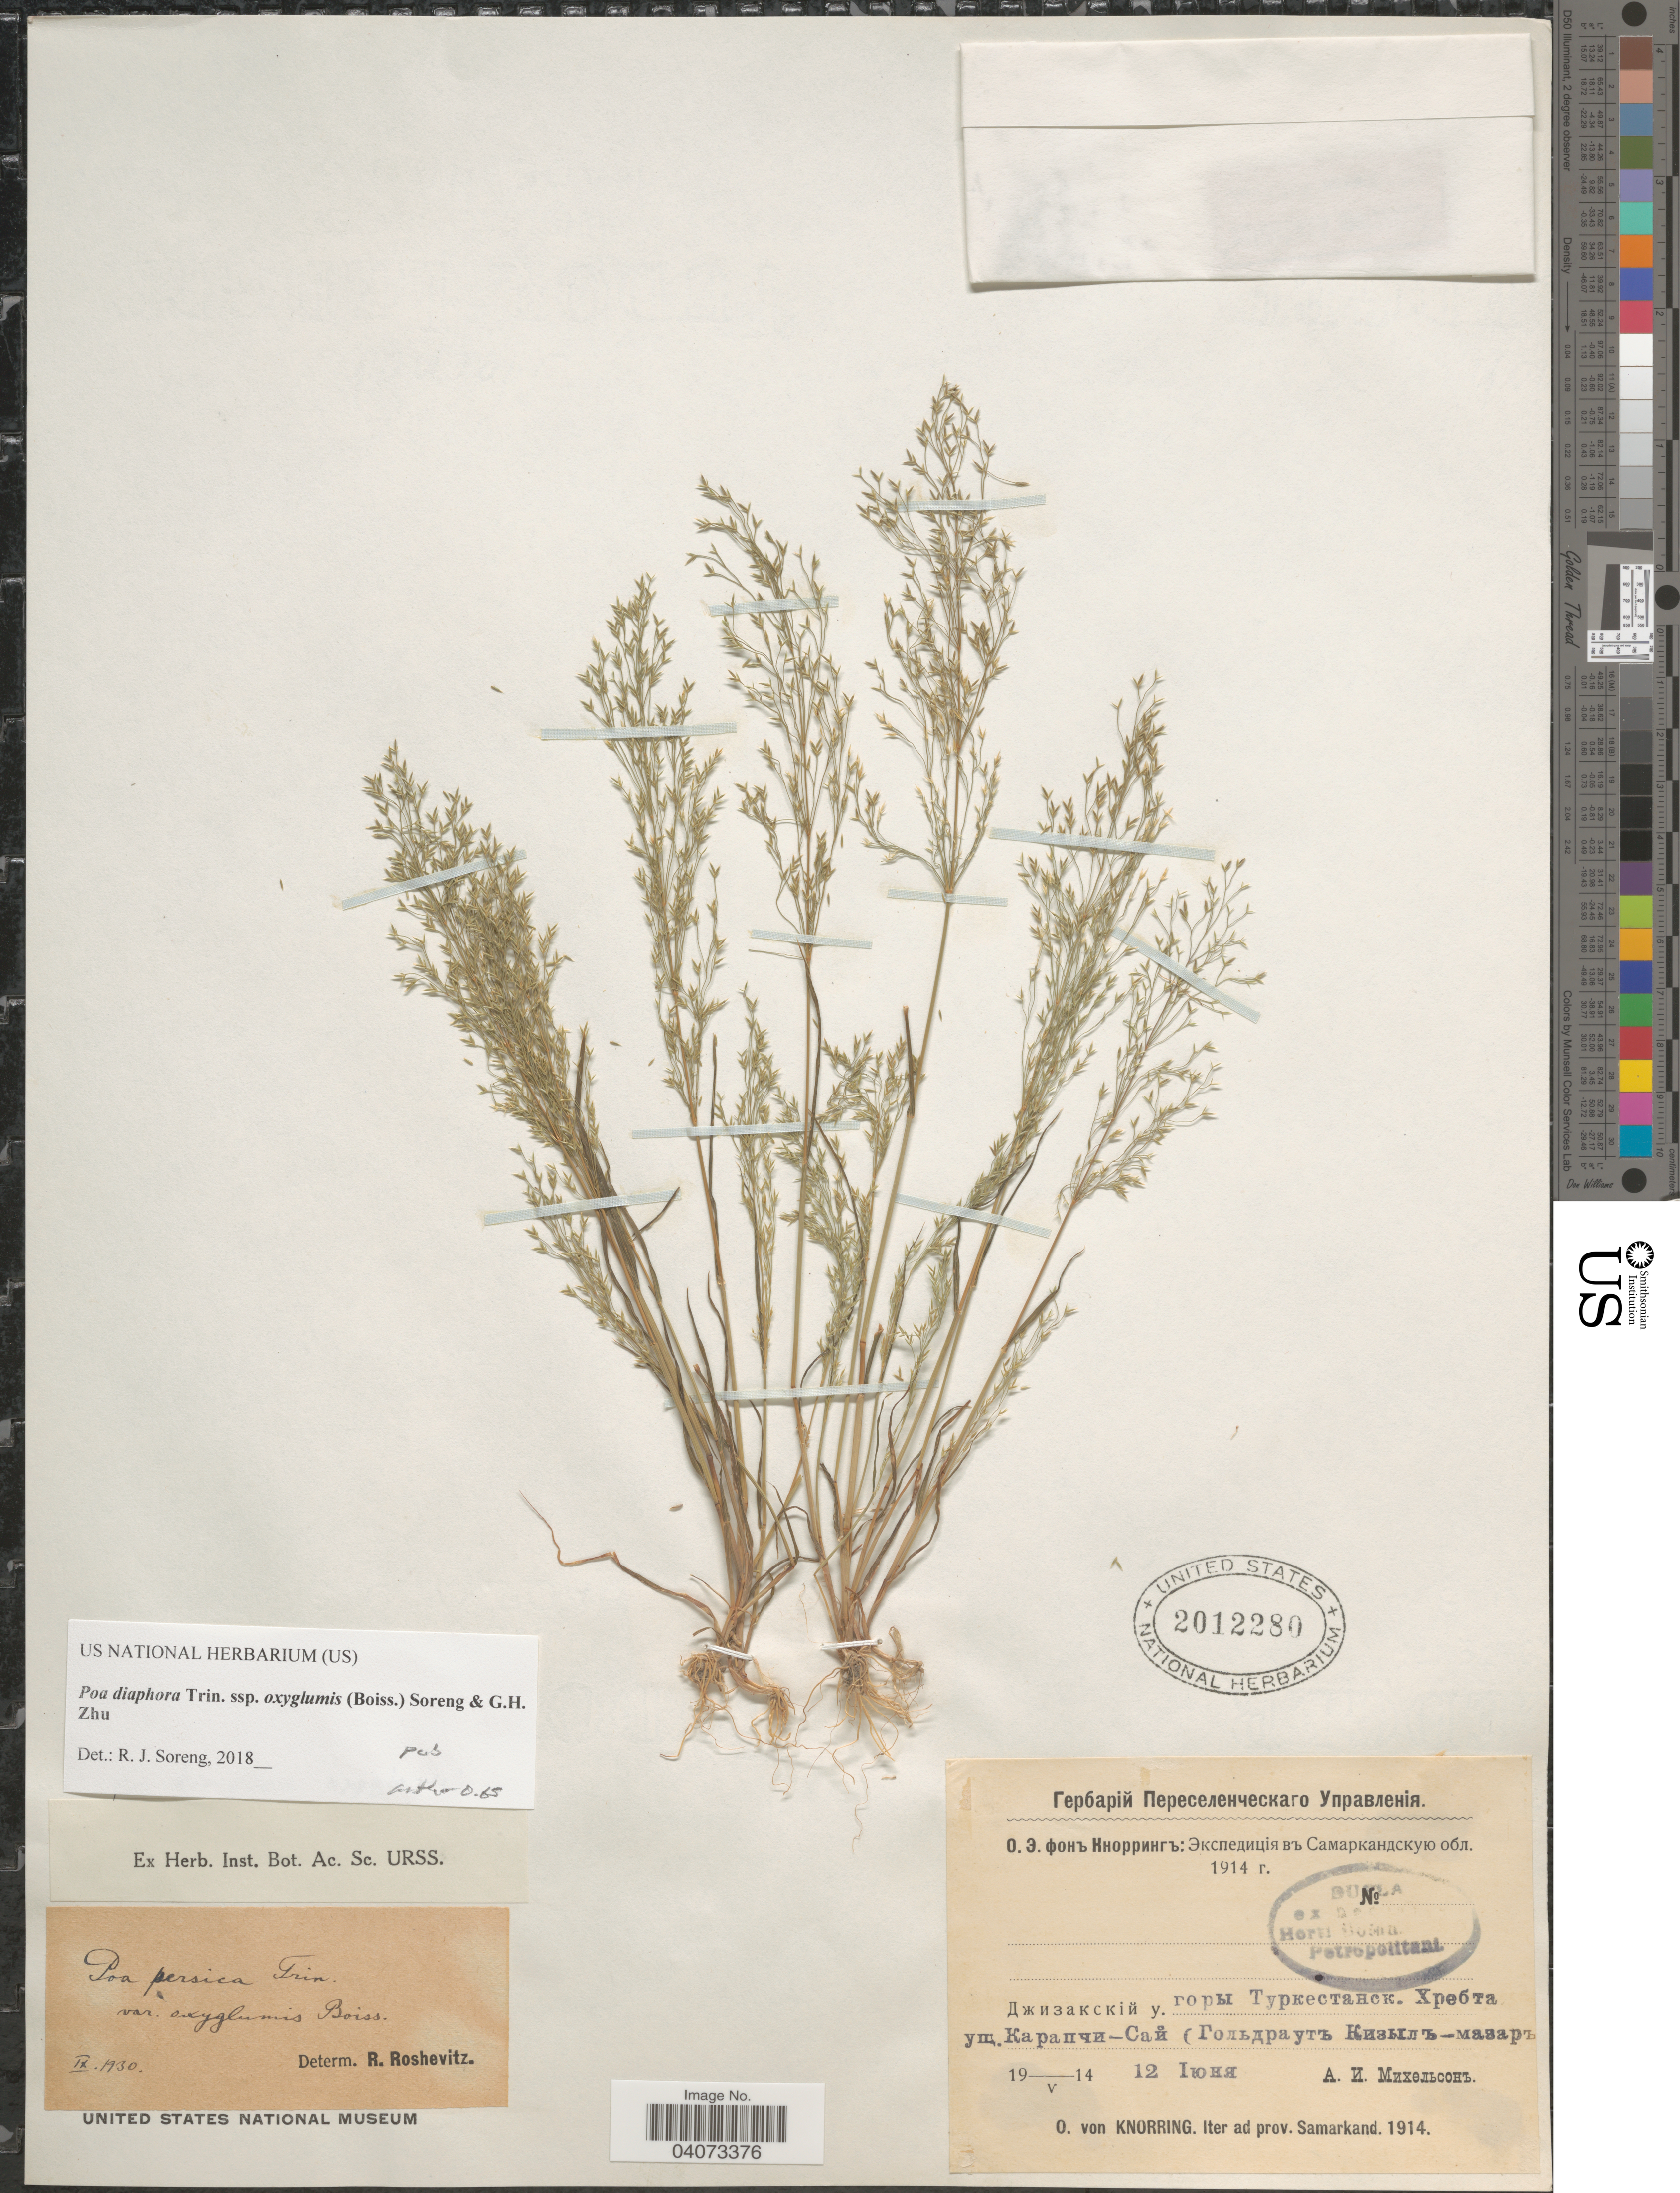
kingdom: Plantae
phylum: Tracheophyta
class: Liliopsida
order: Poales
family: Poaceae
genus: Poa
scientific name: Poa diaphora subsp. oxyglumis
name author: (Boiss.) Soreng & G.H. Zhu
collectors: O. Knorring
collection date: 1914-06-12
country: Uzbekistan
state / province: Jizzax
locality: Iter ad prov. Samarkand. Karapchi-Sai, Kizyl-mazar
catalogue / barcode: US 2012280